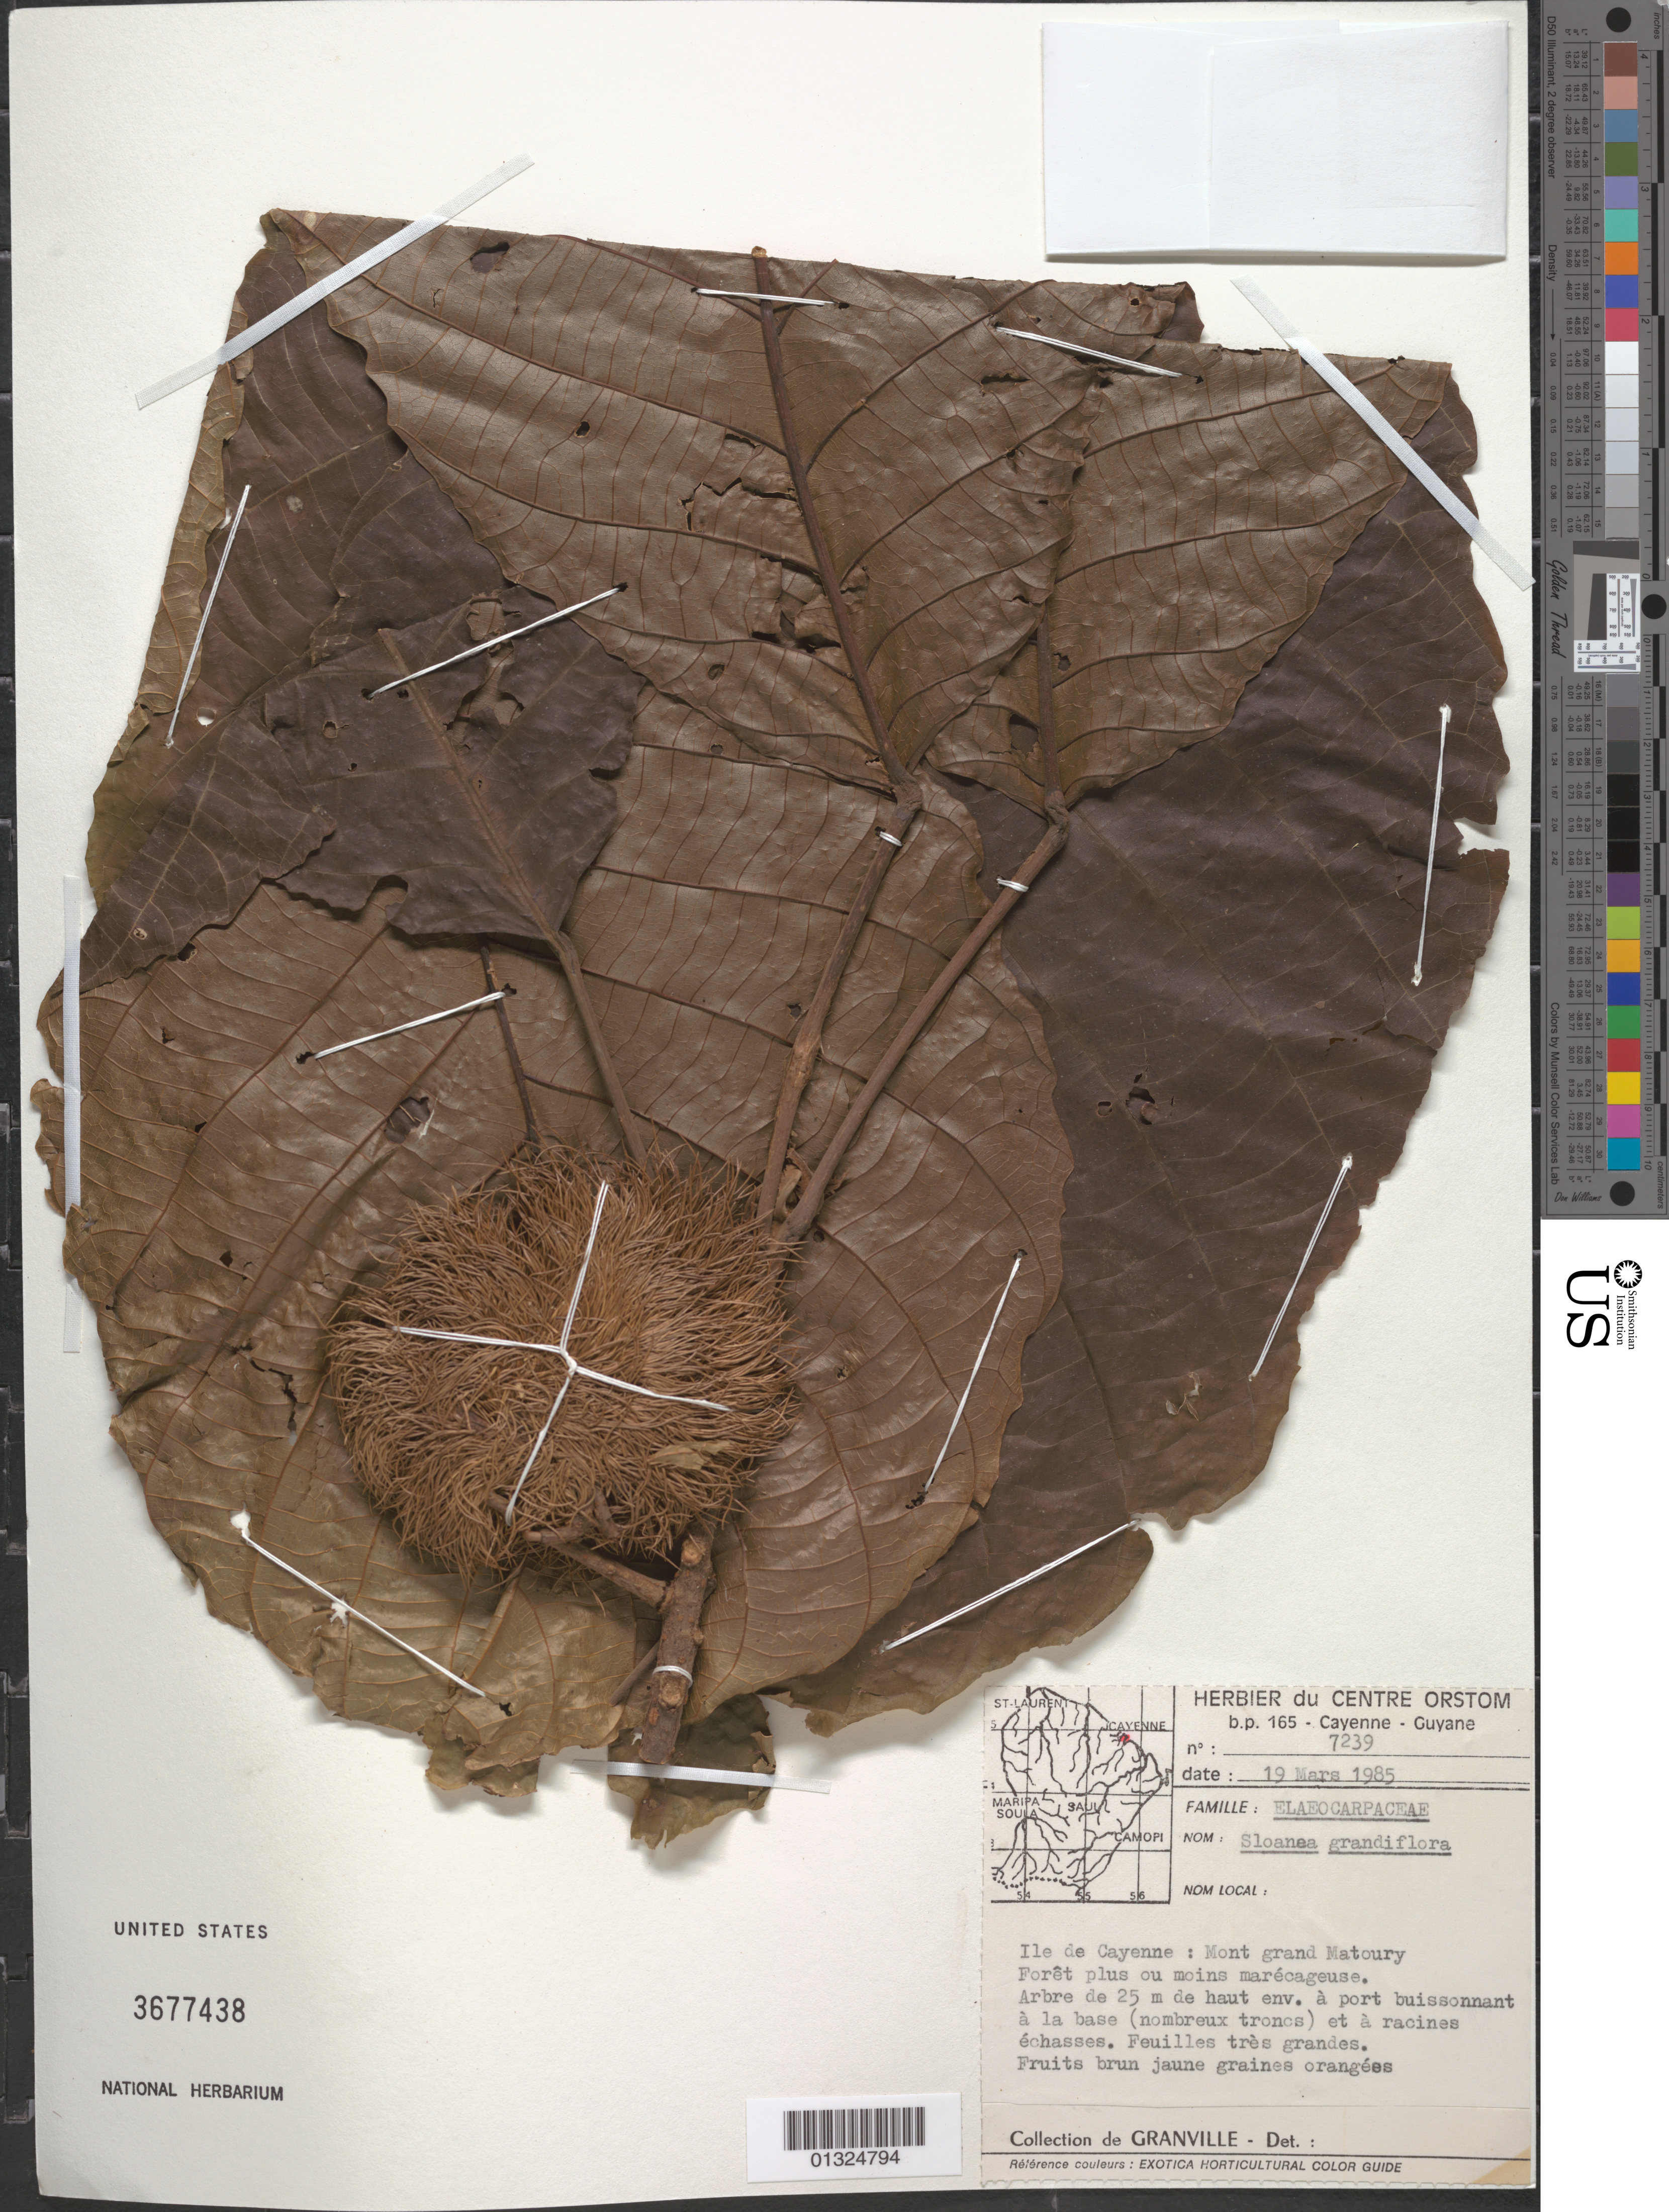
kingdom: Plantae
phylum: Tracheophyta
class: Magnoliopsida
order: Oxalidales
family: Elaeocarpaceae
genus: Sloanea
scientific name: Sloanea grandiflora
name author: Sm.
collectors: J.-J. de Granville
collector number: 7239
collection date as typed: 19-Mar-85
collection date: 1985-03-19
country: French Guiana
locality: Ile de Cayenne, Mont Grand Matoury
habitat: Cascade sur dalles rocheuses ensoleillées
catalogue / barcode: US 3677438